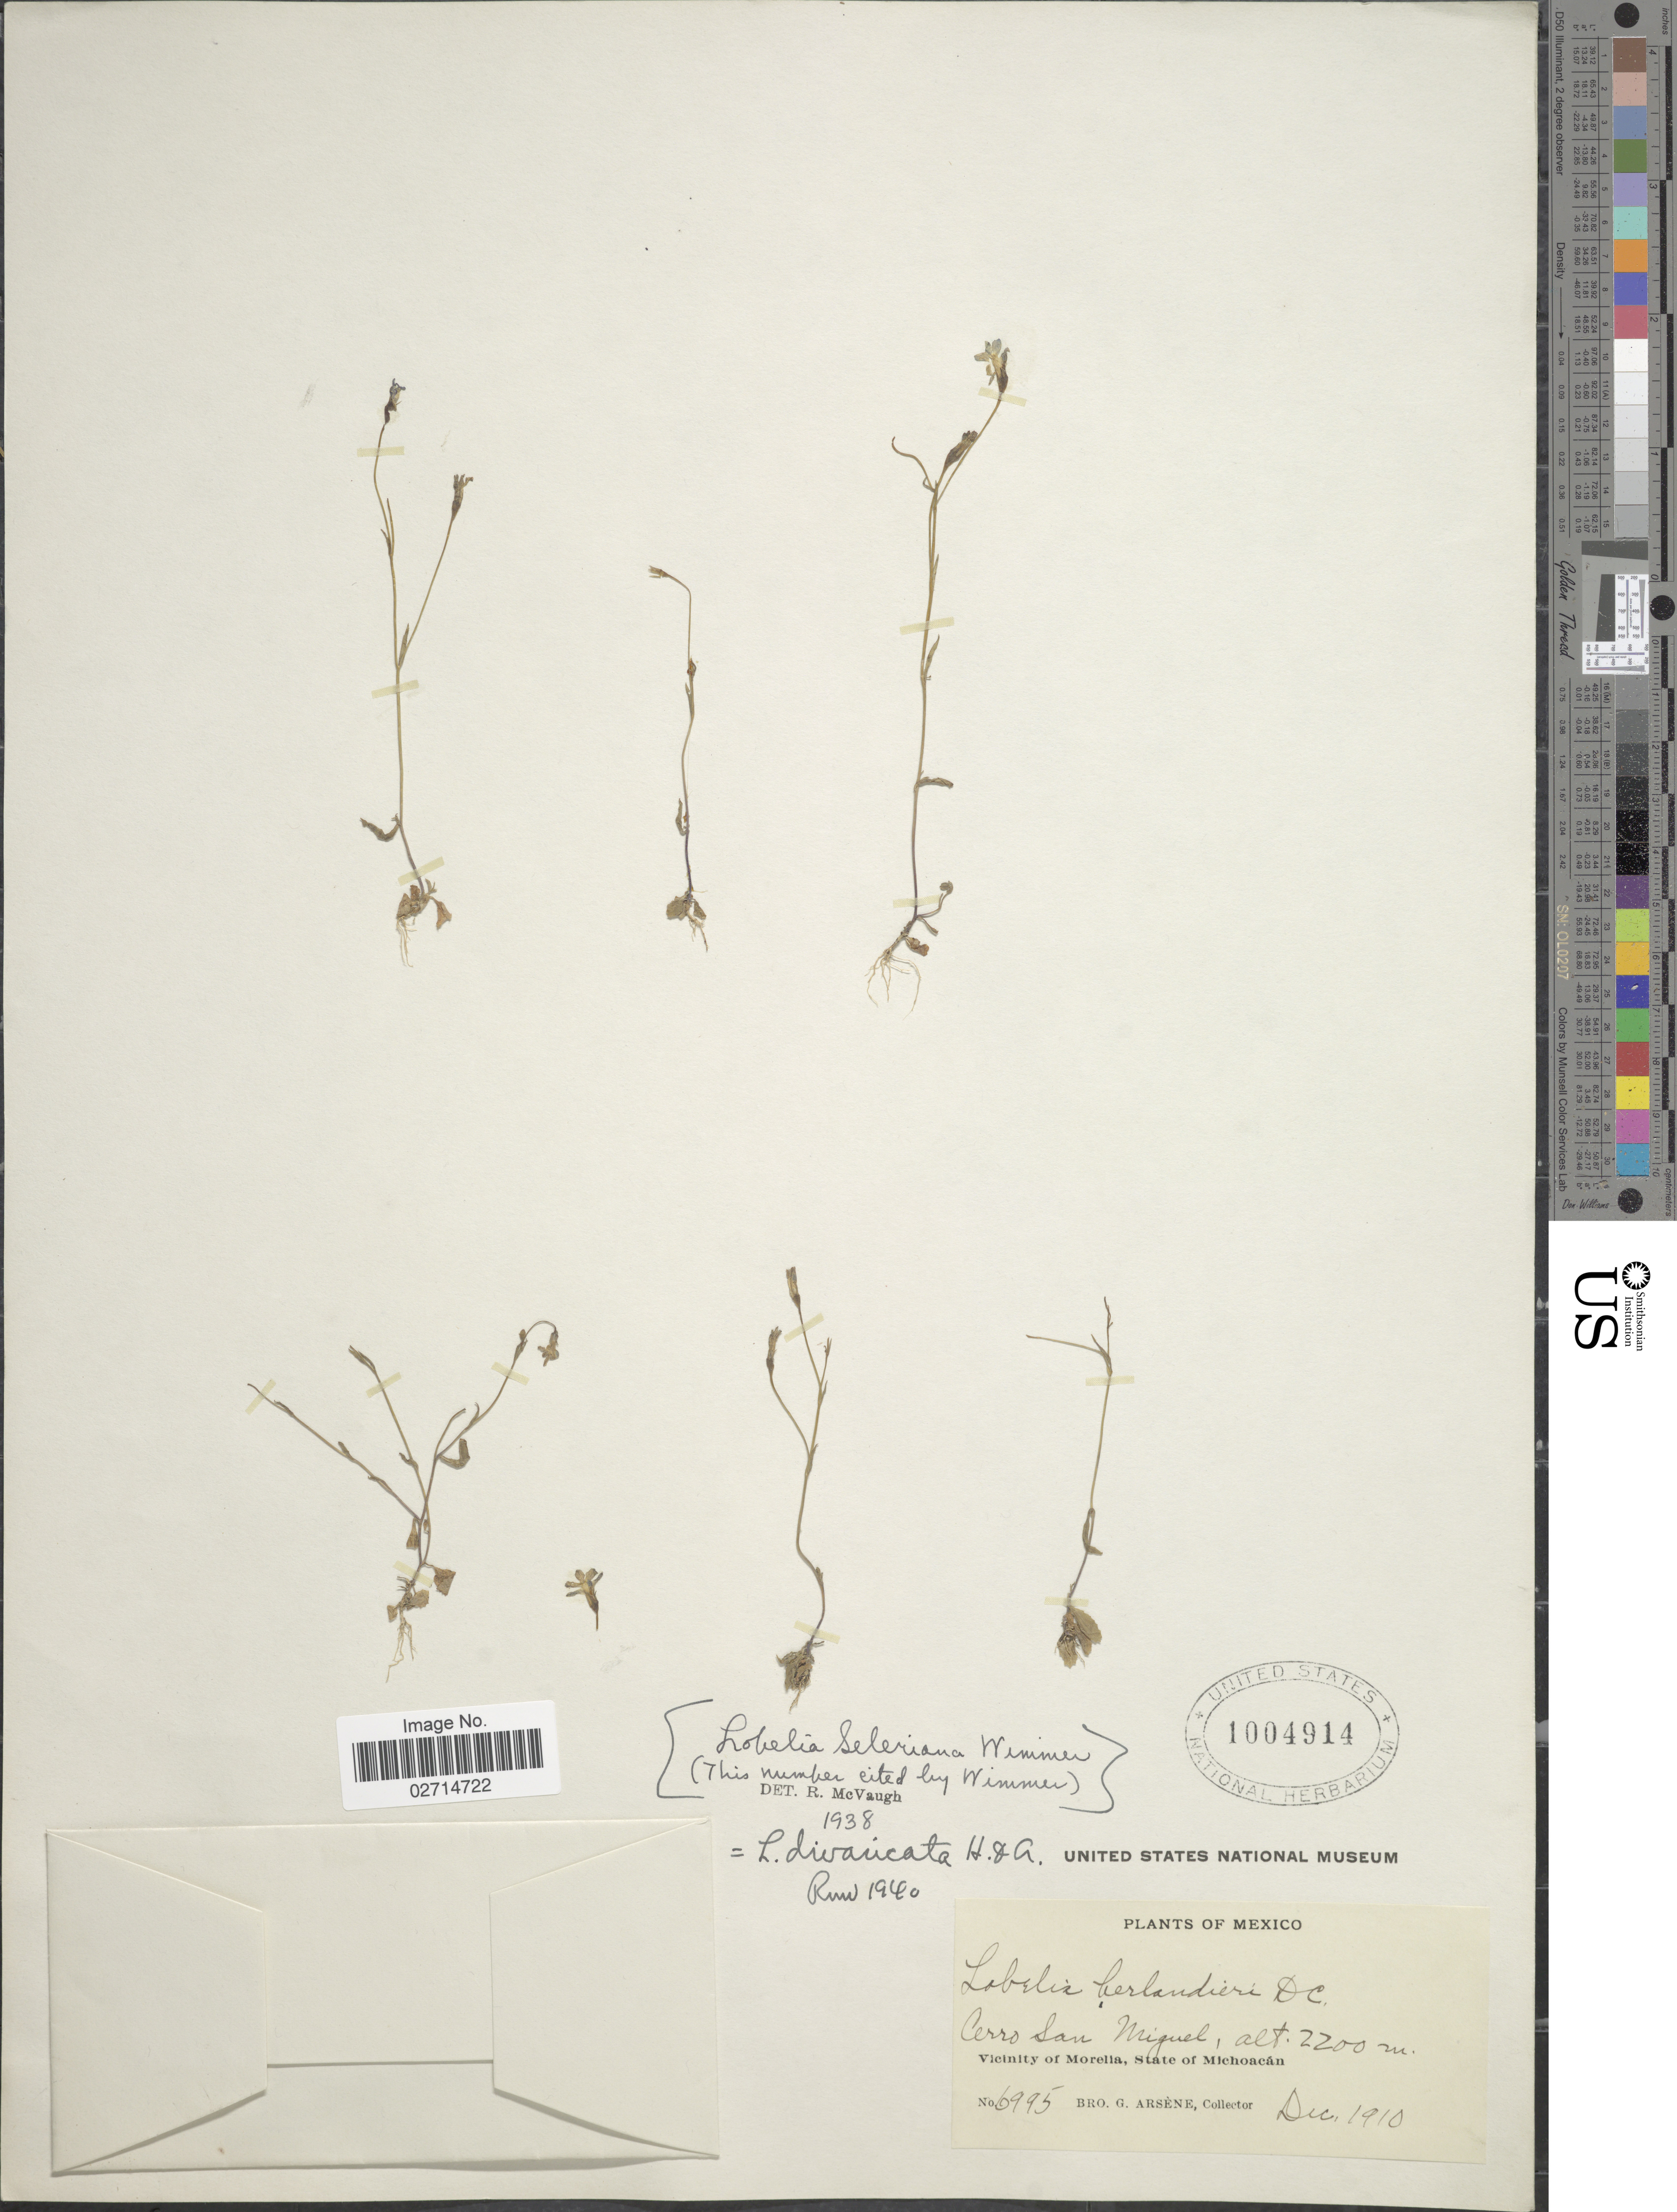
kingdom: Plantae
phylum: Tracheophyta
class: Magnoliopsida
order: Asterales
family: Campanulaceae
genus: Lobelia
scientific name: Lobelia divaricata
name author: Hook. & Arn.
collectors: Bro. G. Arsène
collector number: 6995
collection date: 1910-12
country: Mexico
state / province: Michoacán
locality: Cerro San Miguel. Vicinity of Morelia.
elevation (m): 2200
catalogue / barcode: US 1004914